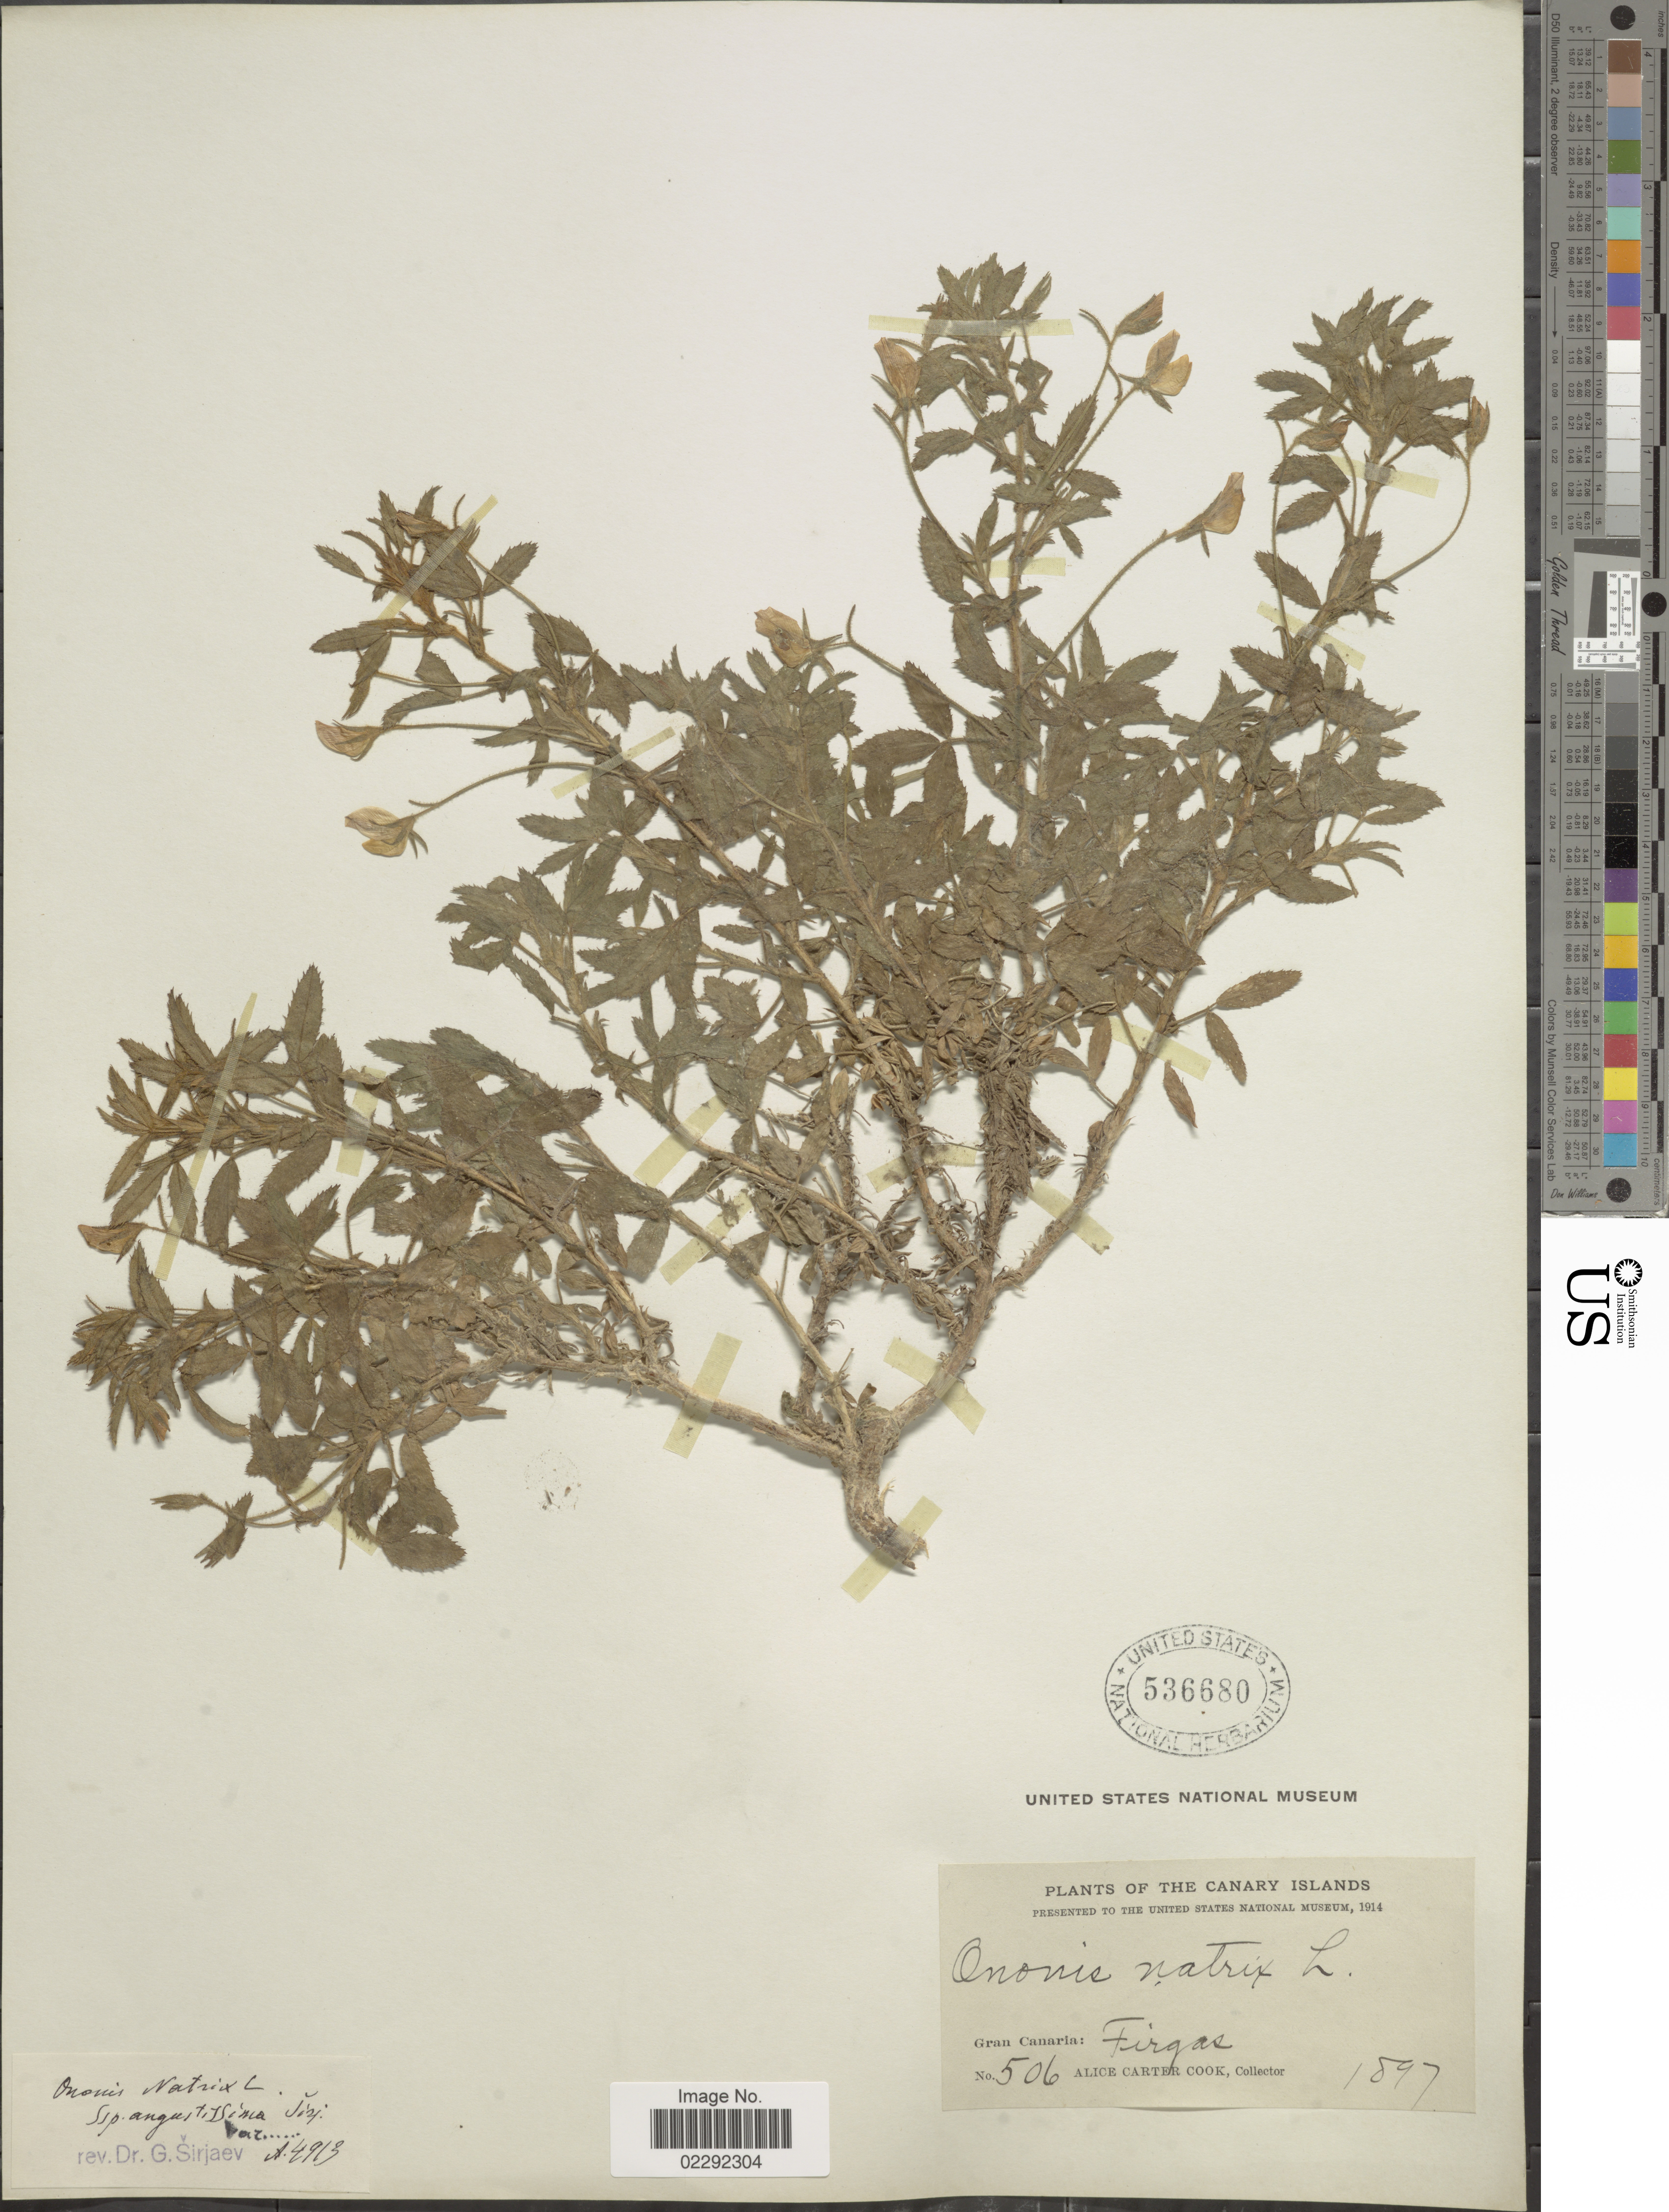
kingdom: Plantae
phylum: Tracheophyta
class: Magnoliopsida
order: Fabales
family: Fabaceae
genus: Ononis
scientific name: Ononis natrix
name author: L.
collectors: Alice C. Cook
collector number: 506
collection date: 1897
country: Spain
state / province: Canarias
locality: Canary Islands. Gran Canaria: Firgas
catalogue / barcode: US 536680